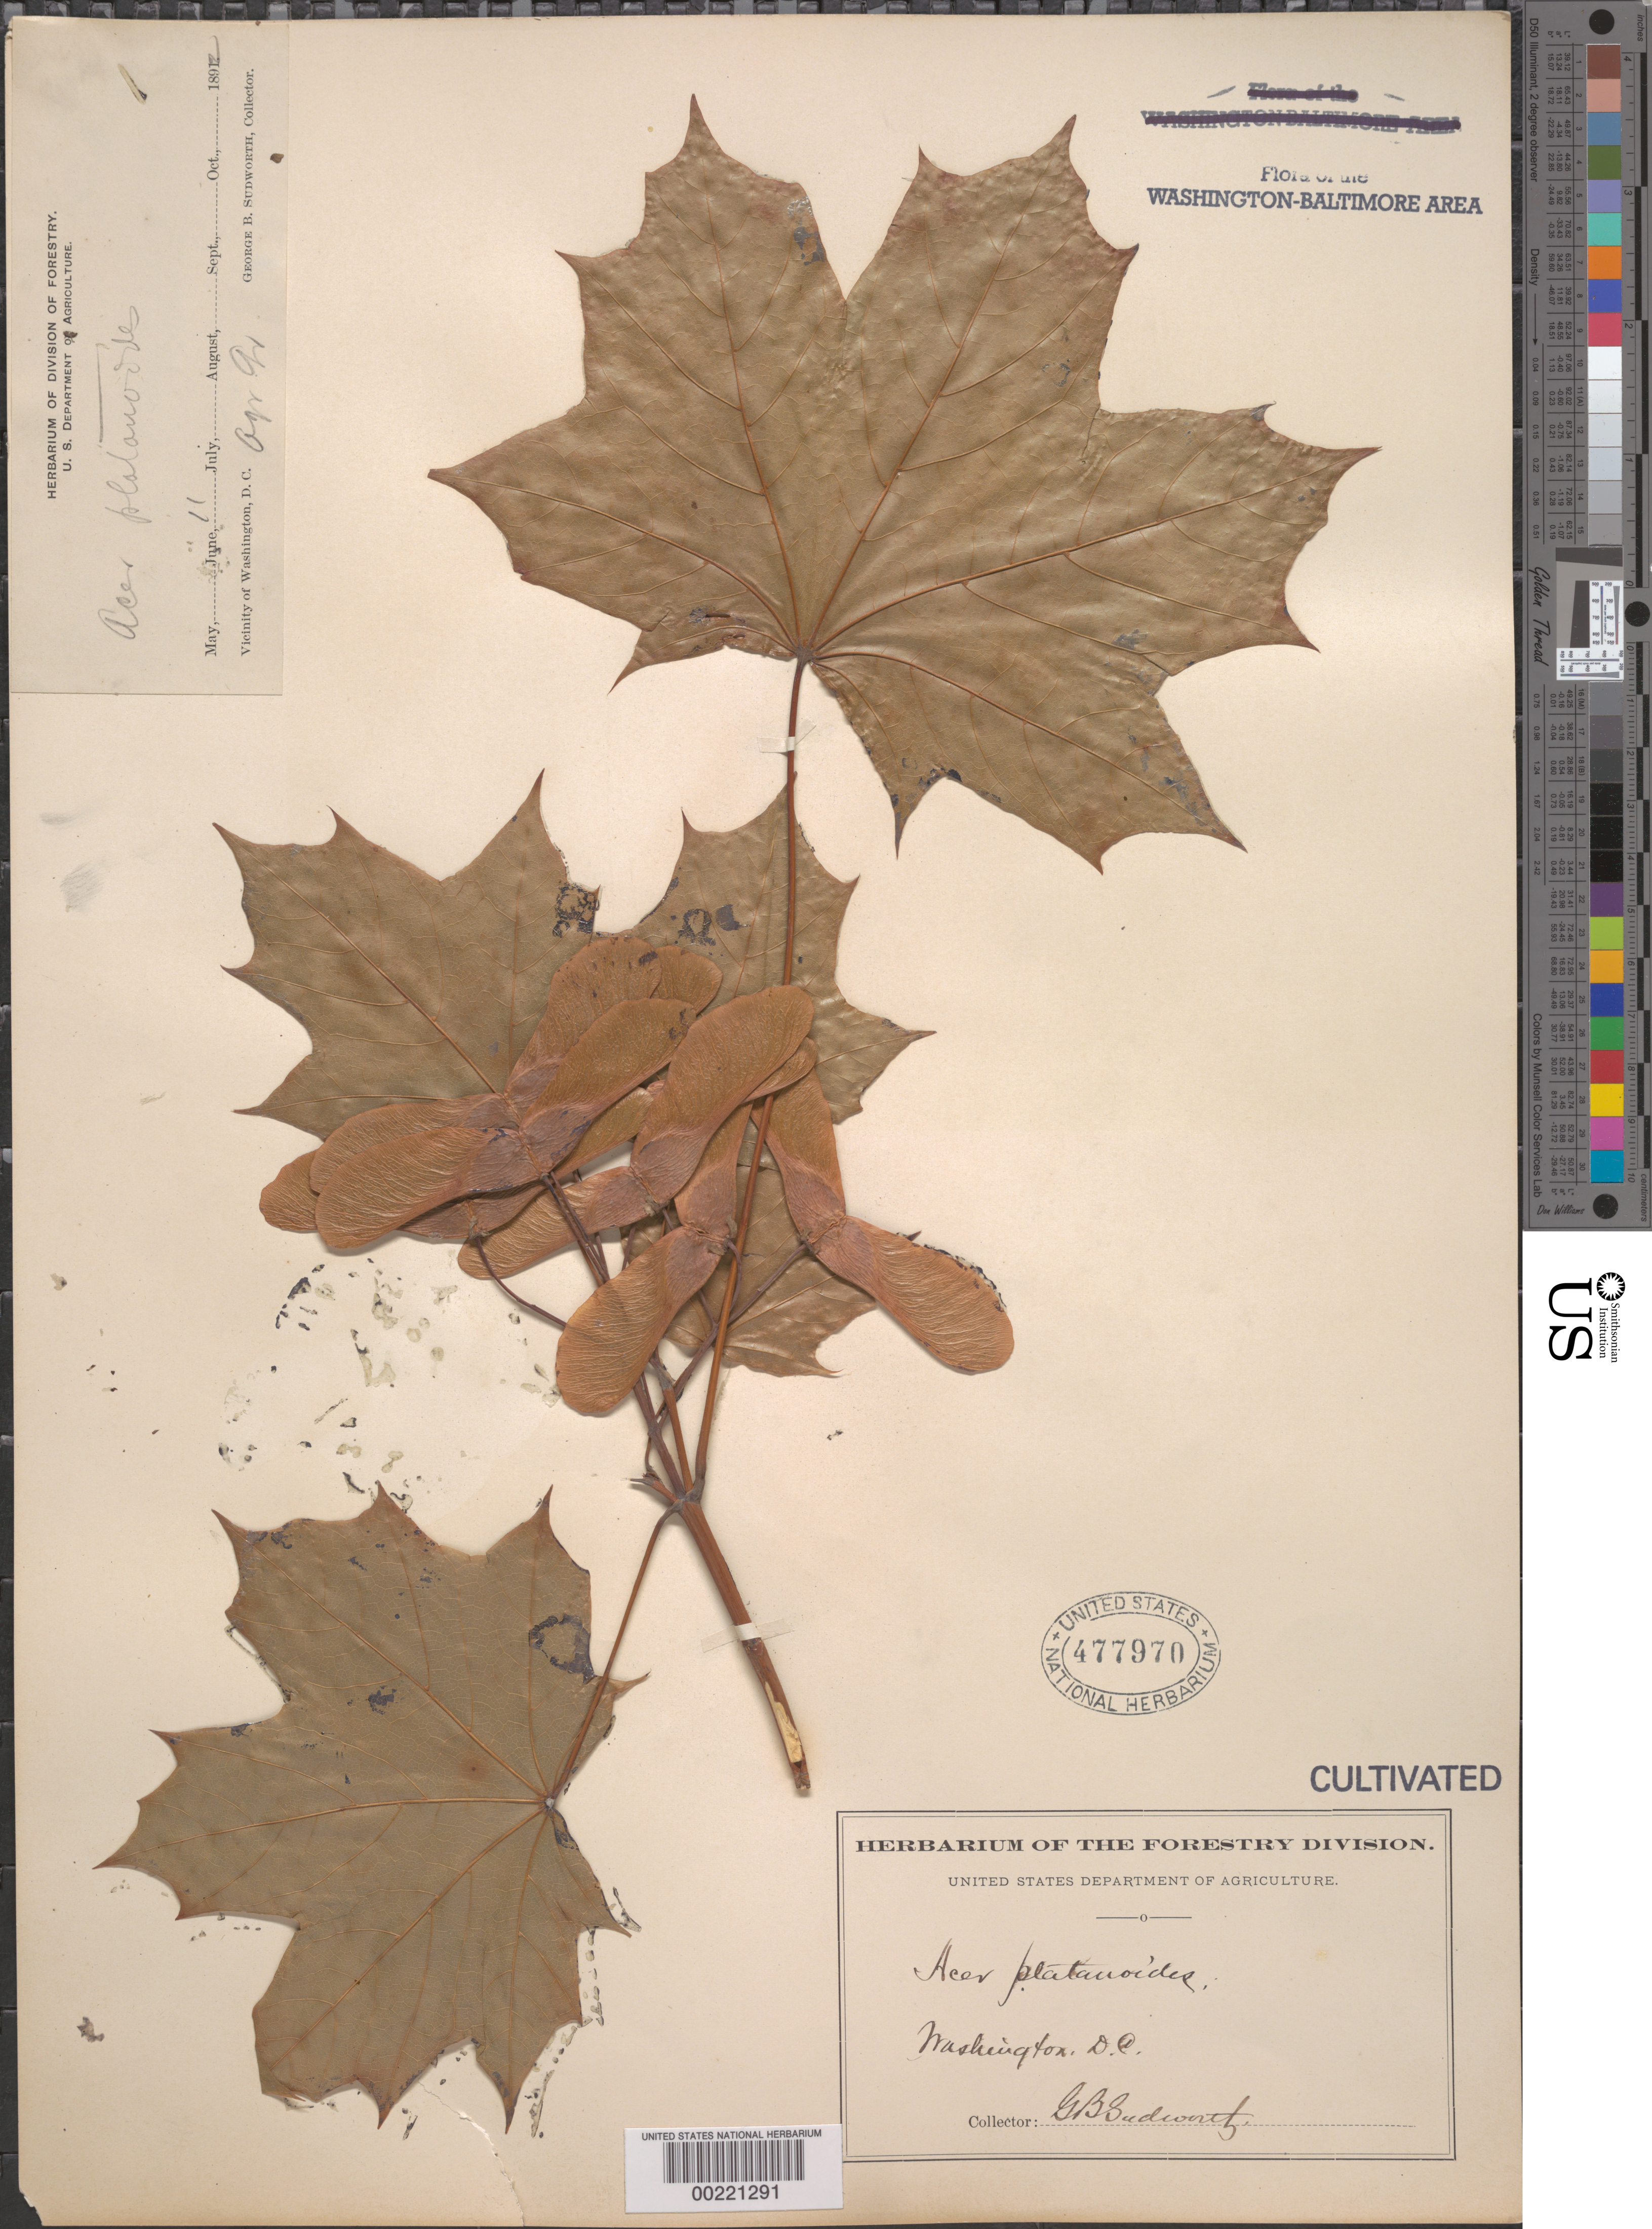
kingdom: Plantae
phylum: Tracheophyta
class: Magnoliopsida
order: Sapindales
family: Sapindaceae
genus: Acer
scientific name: Acer platanoides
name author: L.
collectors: G. B. Sudworth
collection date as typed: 11 Jun 1892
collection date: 1892-06-11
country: United States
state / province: District of Columbia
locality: Department of Agriculture grounds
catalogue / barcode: US 477970